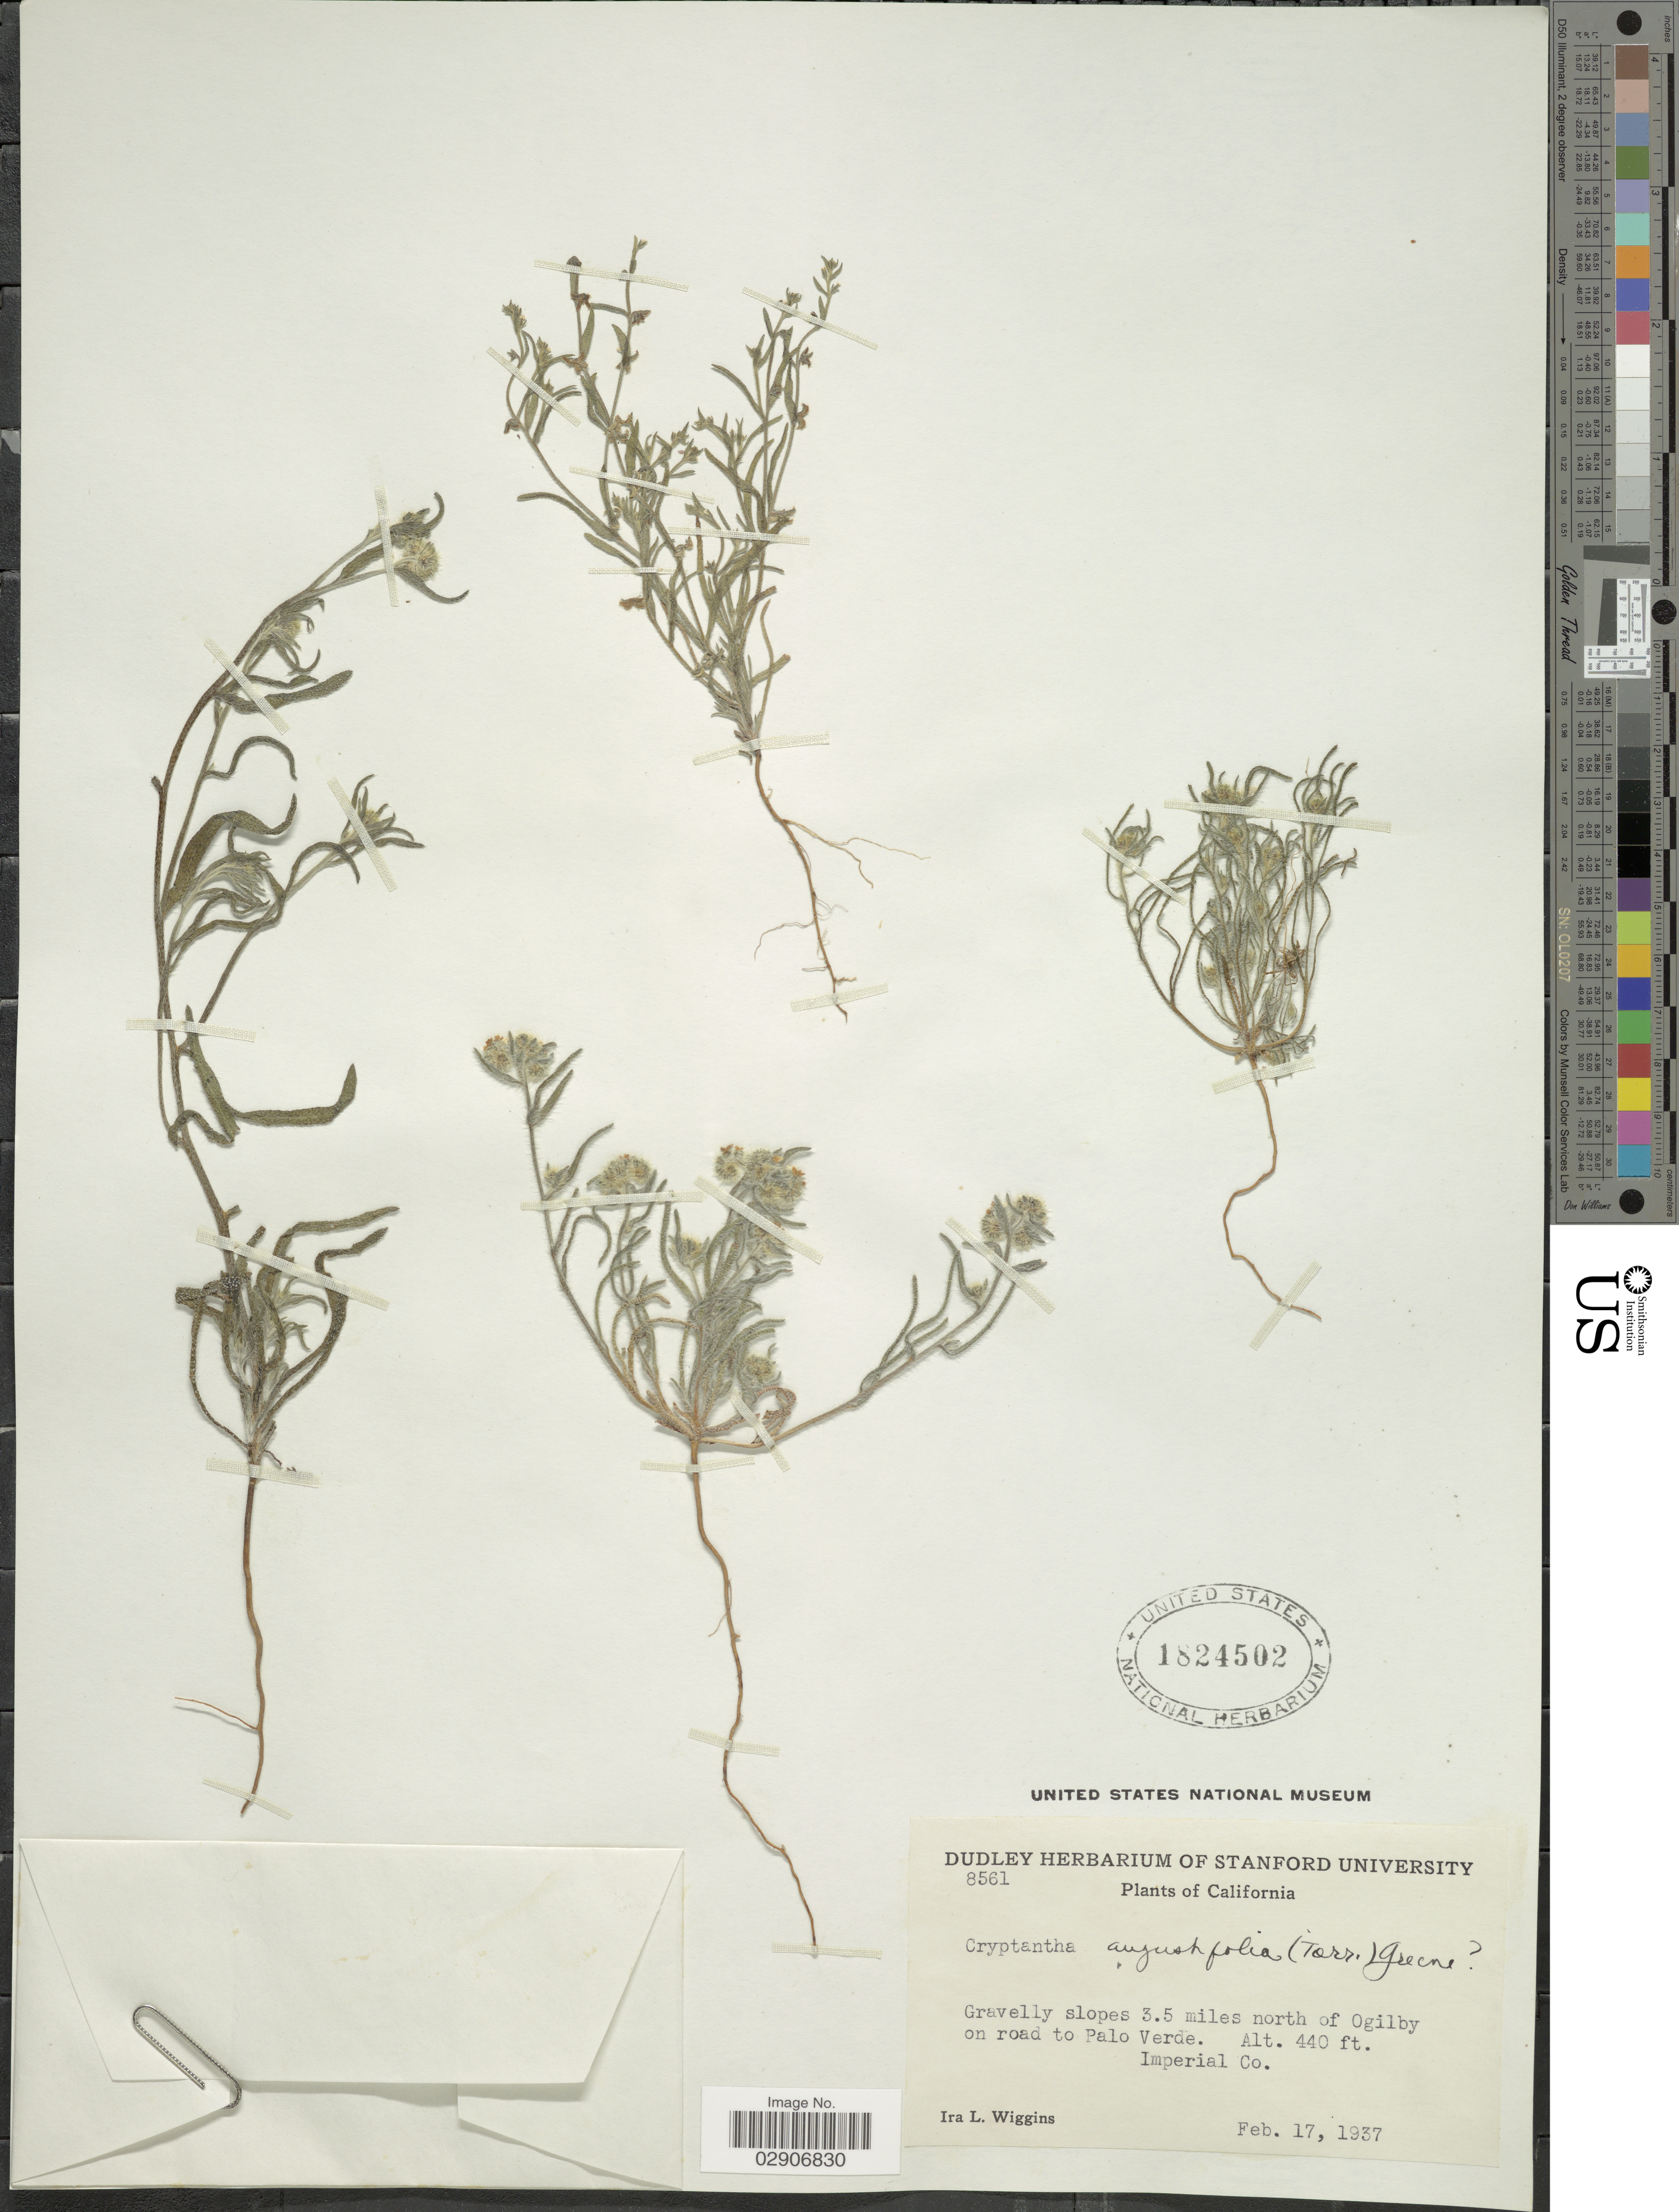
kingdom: Plantae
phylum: Tracheophyta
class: Magnoliopsida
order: Boraginales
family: Boraginaceae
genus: Cryptantha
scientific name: Cryptantha angustifolia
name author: (Torr.) Greene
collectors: I. L. Wiggins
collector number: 8561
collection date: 1937-02-17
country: United States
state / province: California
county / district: Imperial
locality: Gravelly slopes 3.5 miles north of Ogilby on road to Palo Verde. Imperial Co.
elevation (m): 134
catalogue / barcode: US 1824502